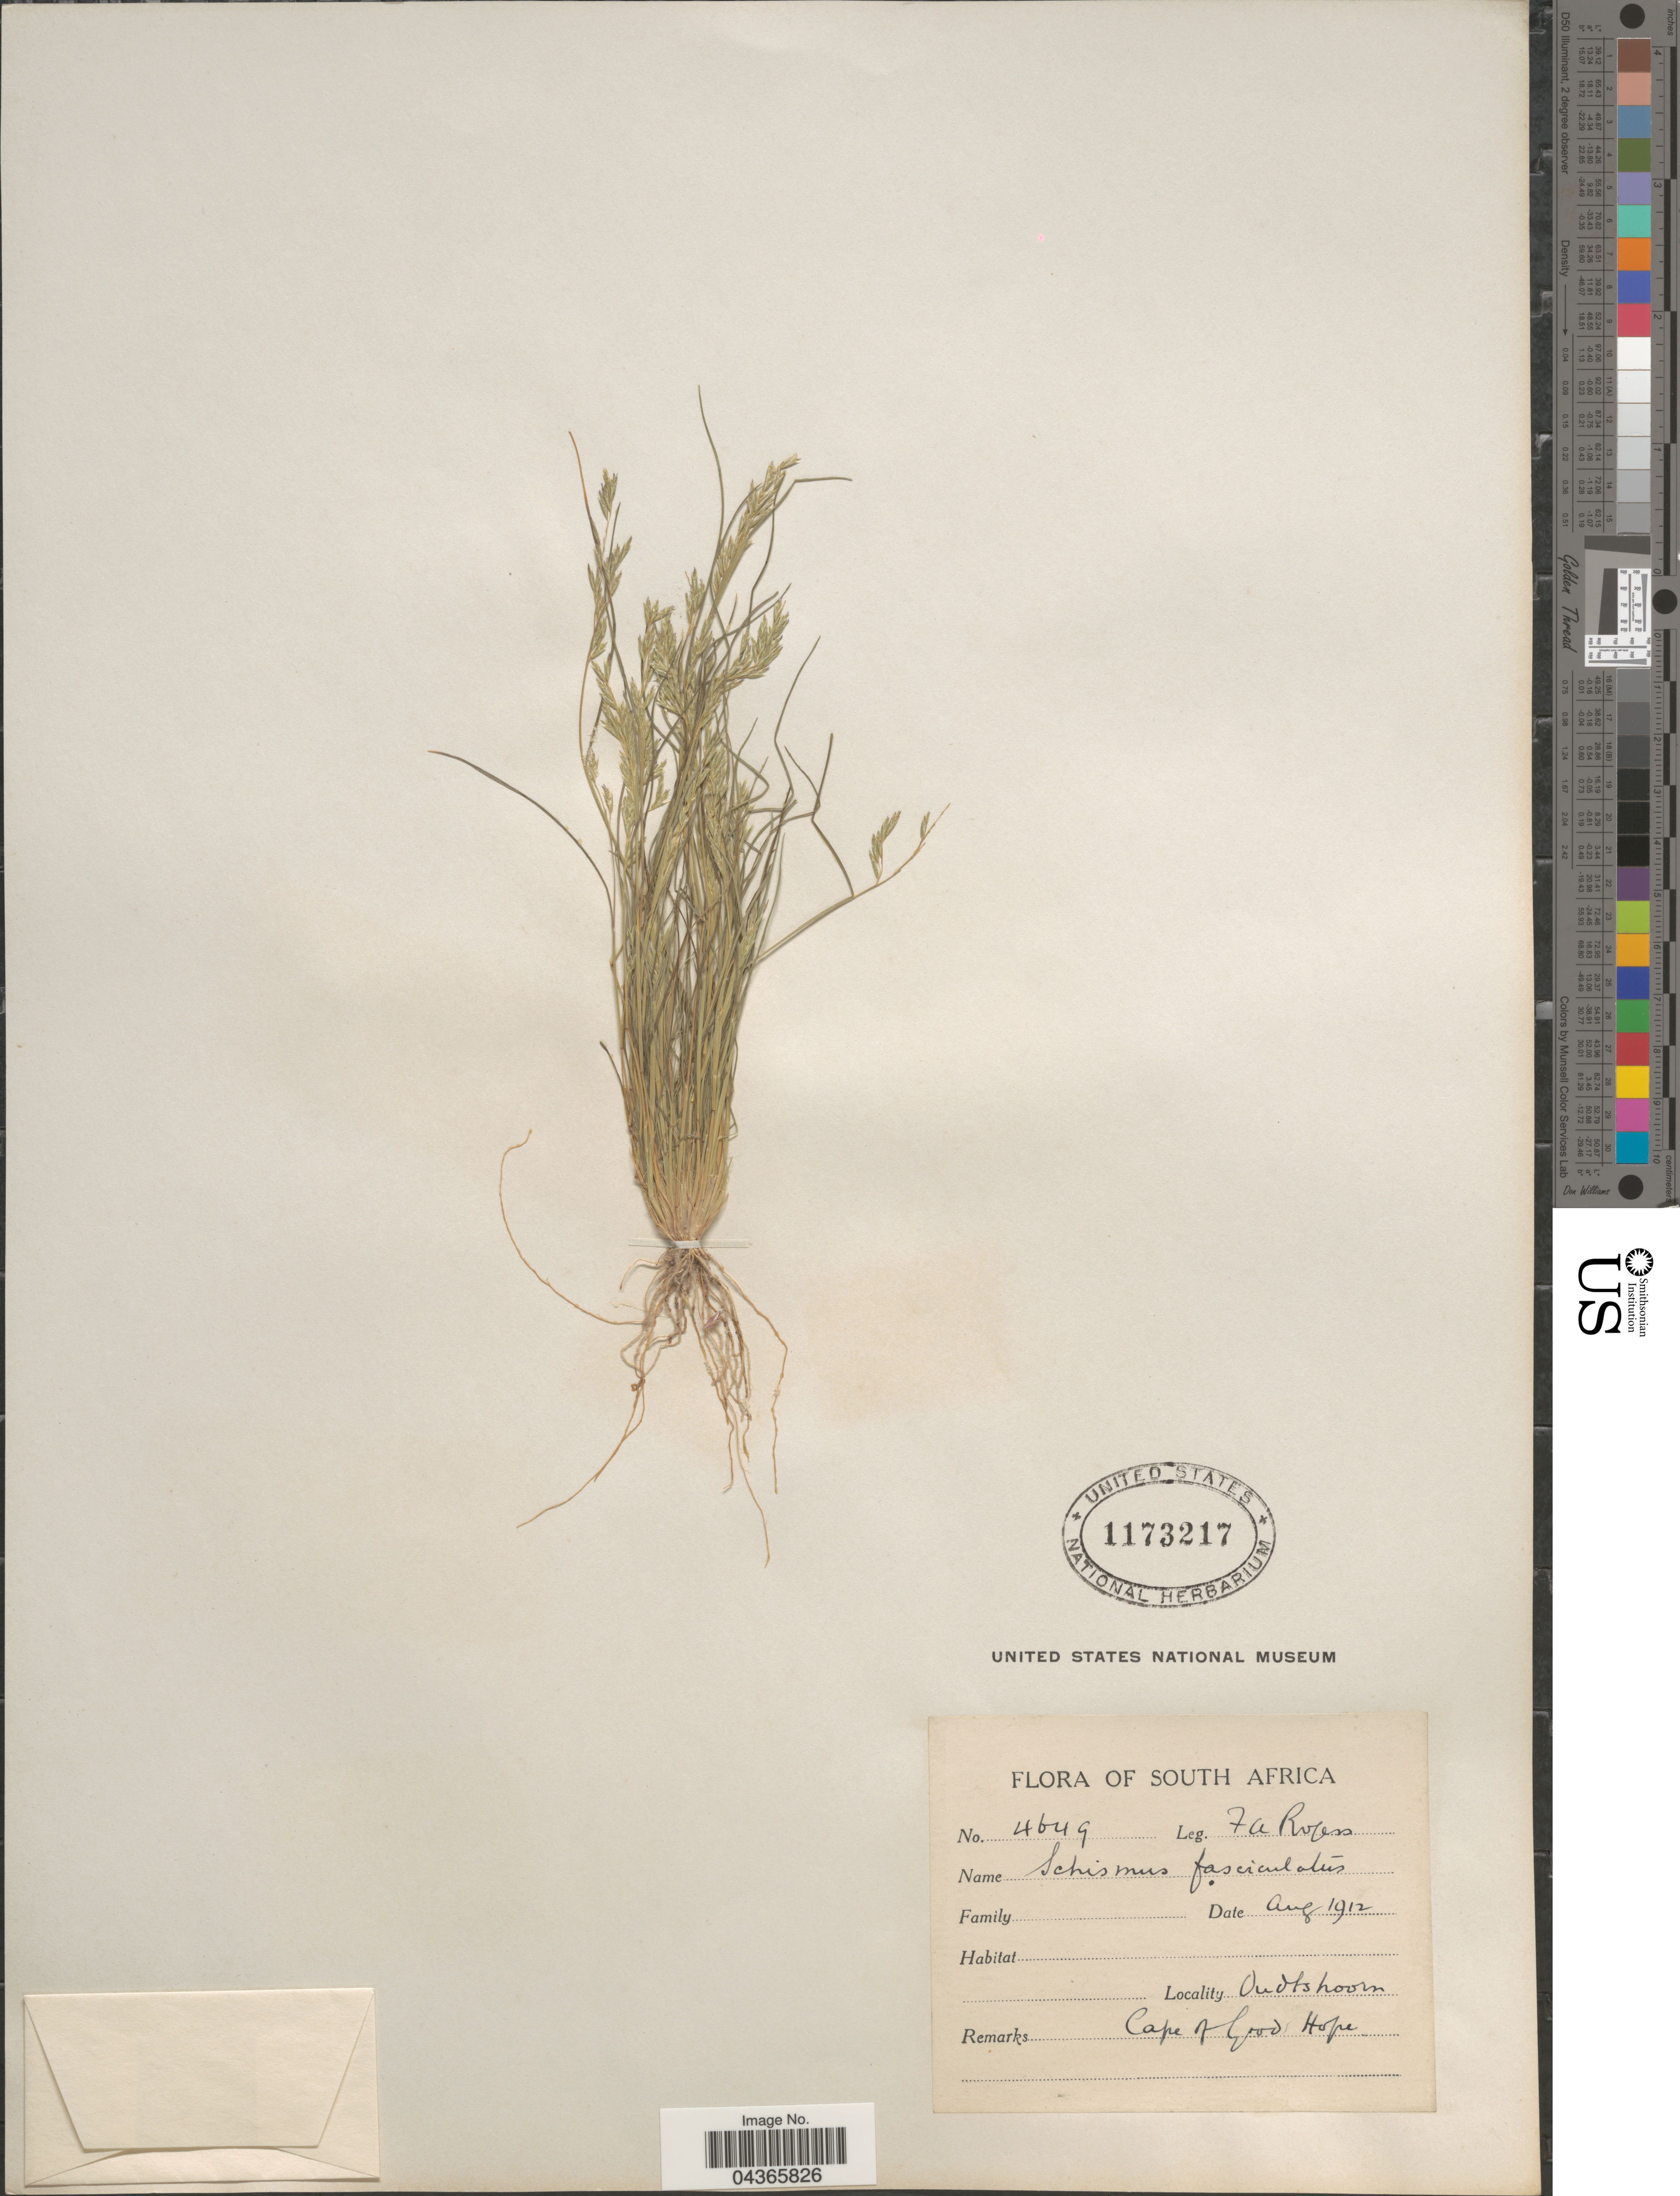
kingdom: Plantae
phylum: Tracheophyta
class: Liliopsida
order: Poales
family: Poaceae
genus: Schismus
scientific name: Schismus barbatus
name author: (L.) Thell.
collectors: F. A. Rogers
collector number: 4649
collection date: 1912-08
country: South Africa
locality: Oudtshoorn. Cape of Good Hope.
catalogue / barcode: US 1173217